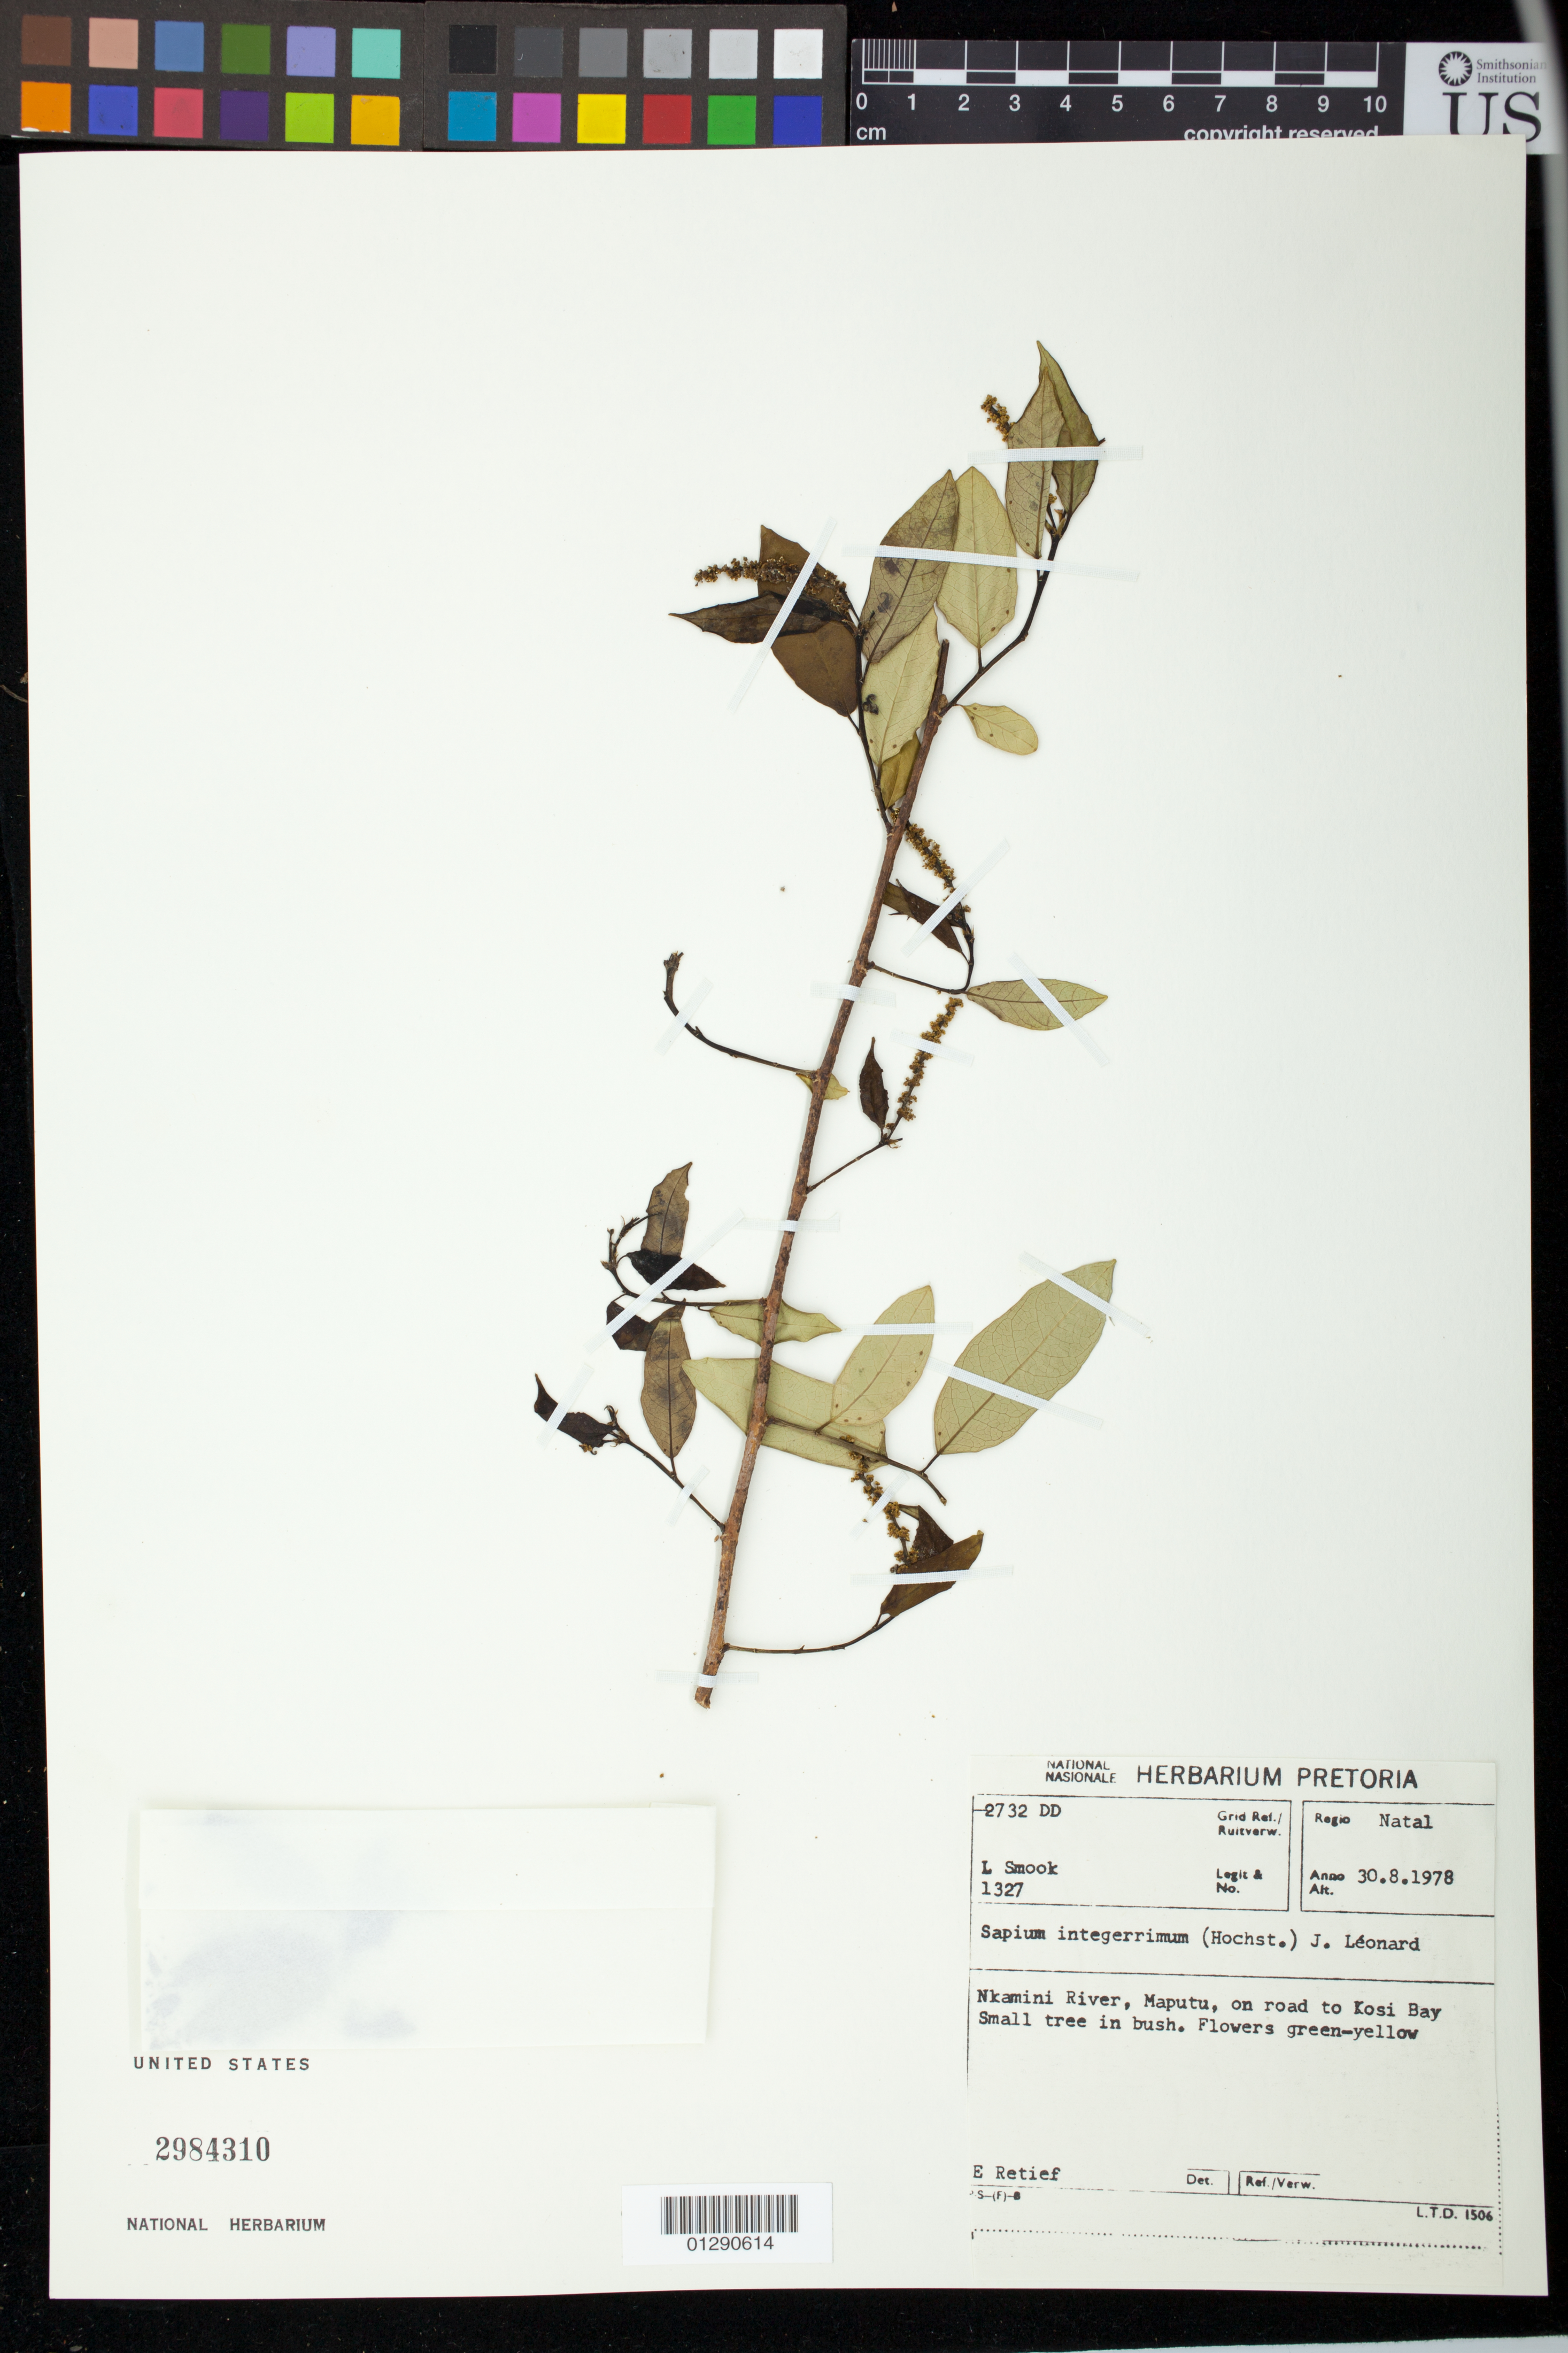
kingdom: Plantae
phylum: Tracheophyta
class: Magnoliopsida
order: Malpighiales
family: Euphorbiaceae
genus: Sapium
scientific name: Sapium integerrimum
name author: (Hochst.) J. Léonard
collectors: L. Smook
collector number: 1327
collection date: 1978-08-30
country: South Africa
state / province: KwaZulu-Natal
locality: Nkamini River, Maputu, on road to Kosi Bay [Kosibaai]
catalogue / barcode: US 2984310